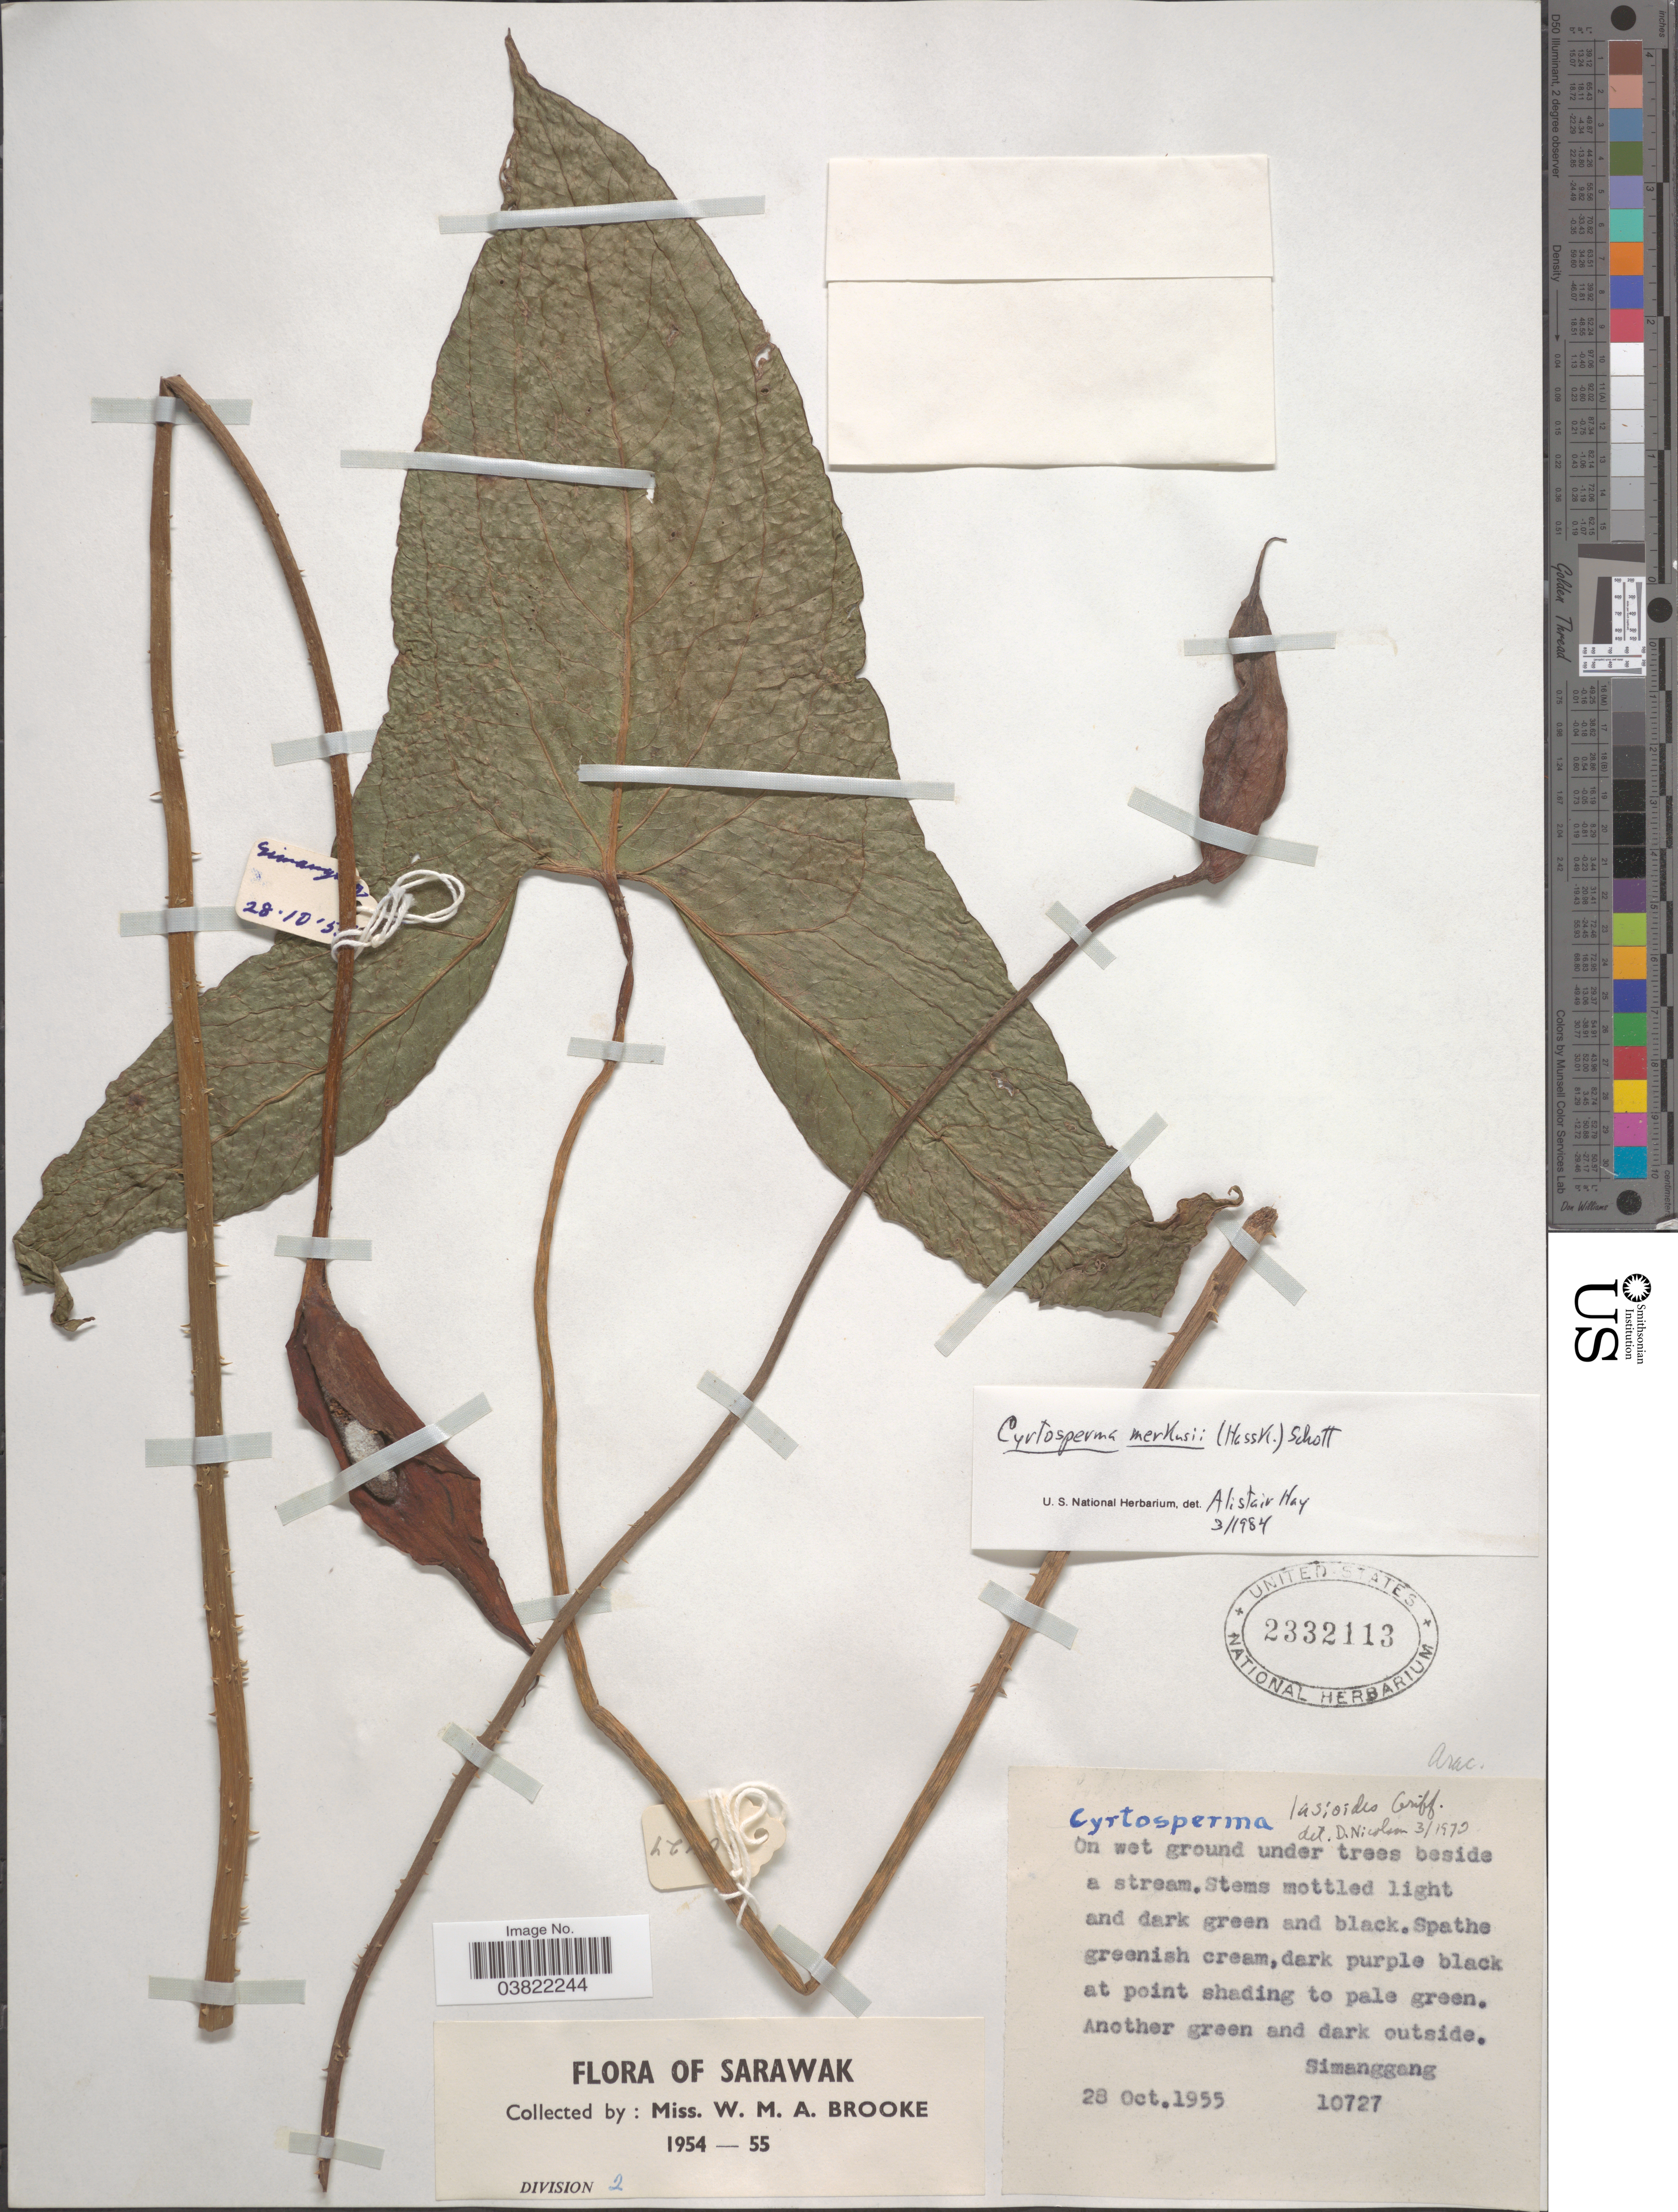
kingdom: Plantae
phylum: Tracheophyta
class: Liliopsida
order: Alismatales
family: Araceae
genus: Cyrtosperma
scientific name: Cyrtosperma merkusii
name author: (Hassk.) Schott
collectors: W. Brooke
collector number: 10727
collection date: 1955-10-28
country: Malaysia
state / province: Sarawak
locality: Simanggang.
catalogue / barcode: US 2332113